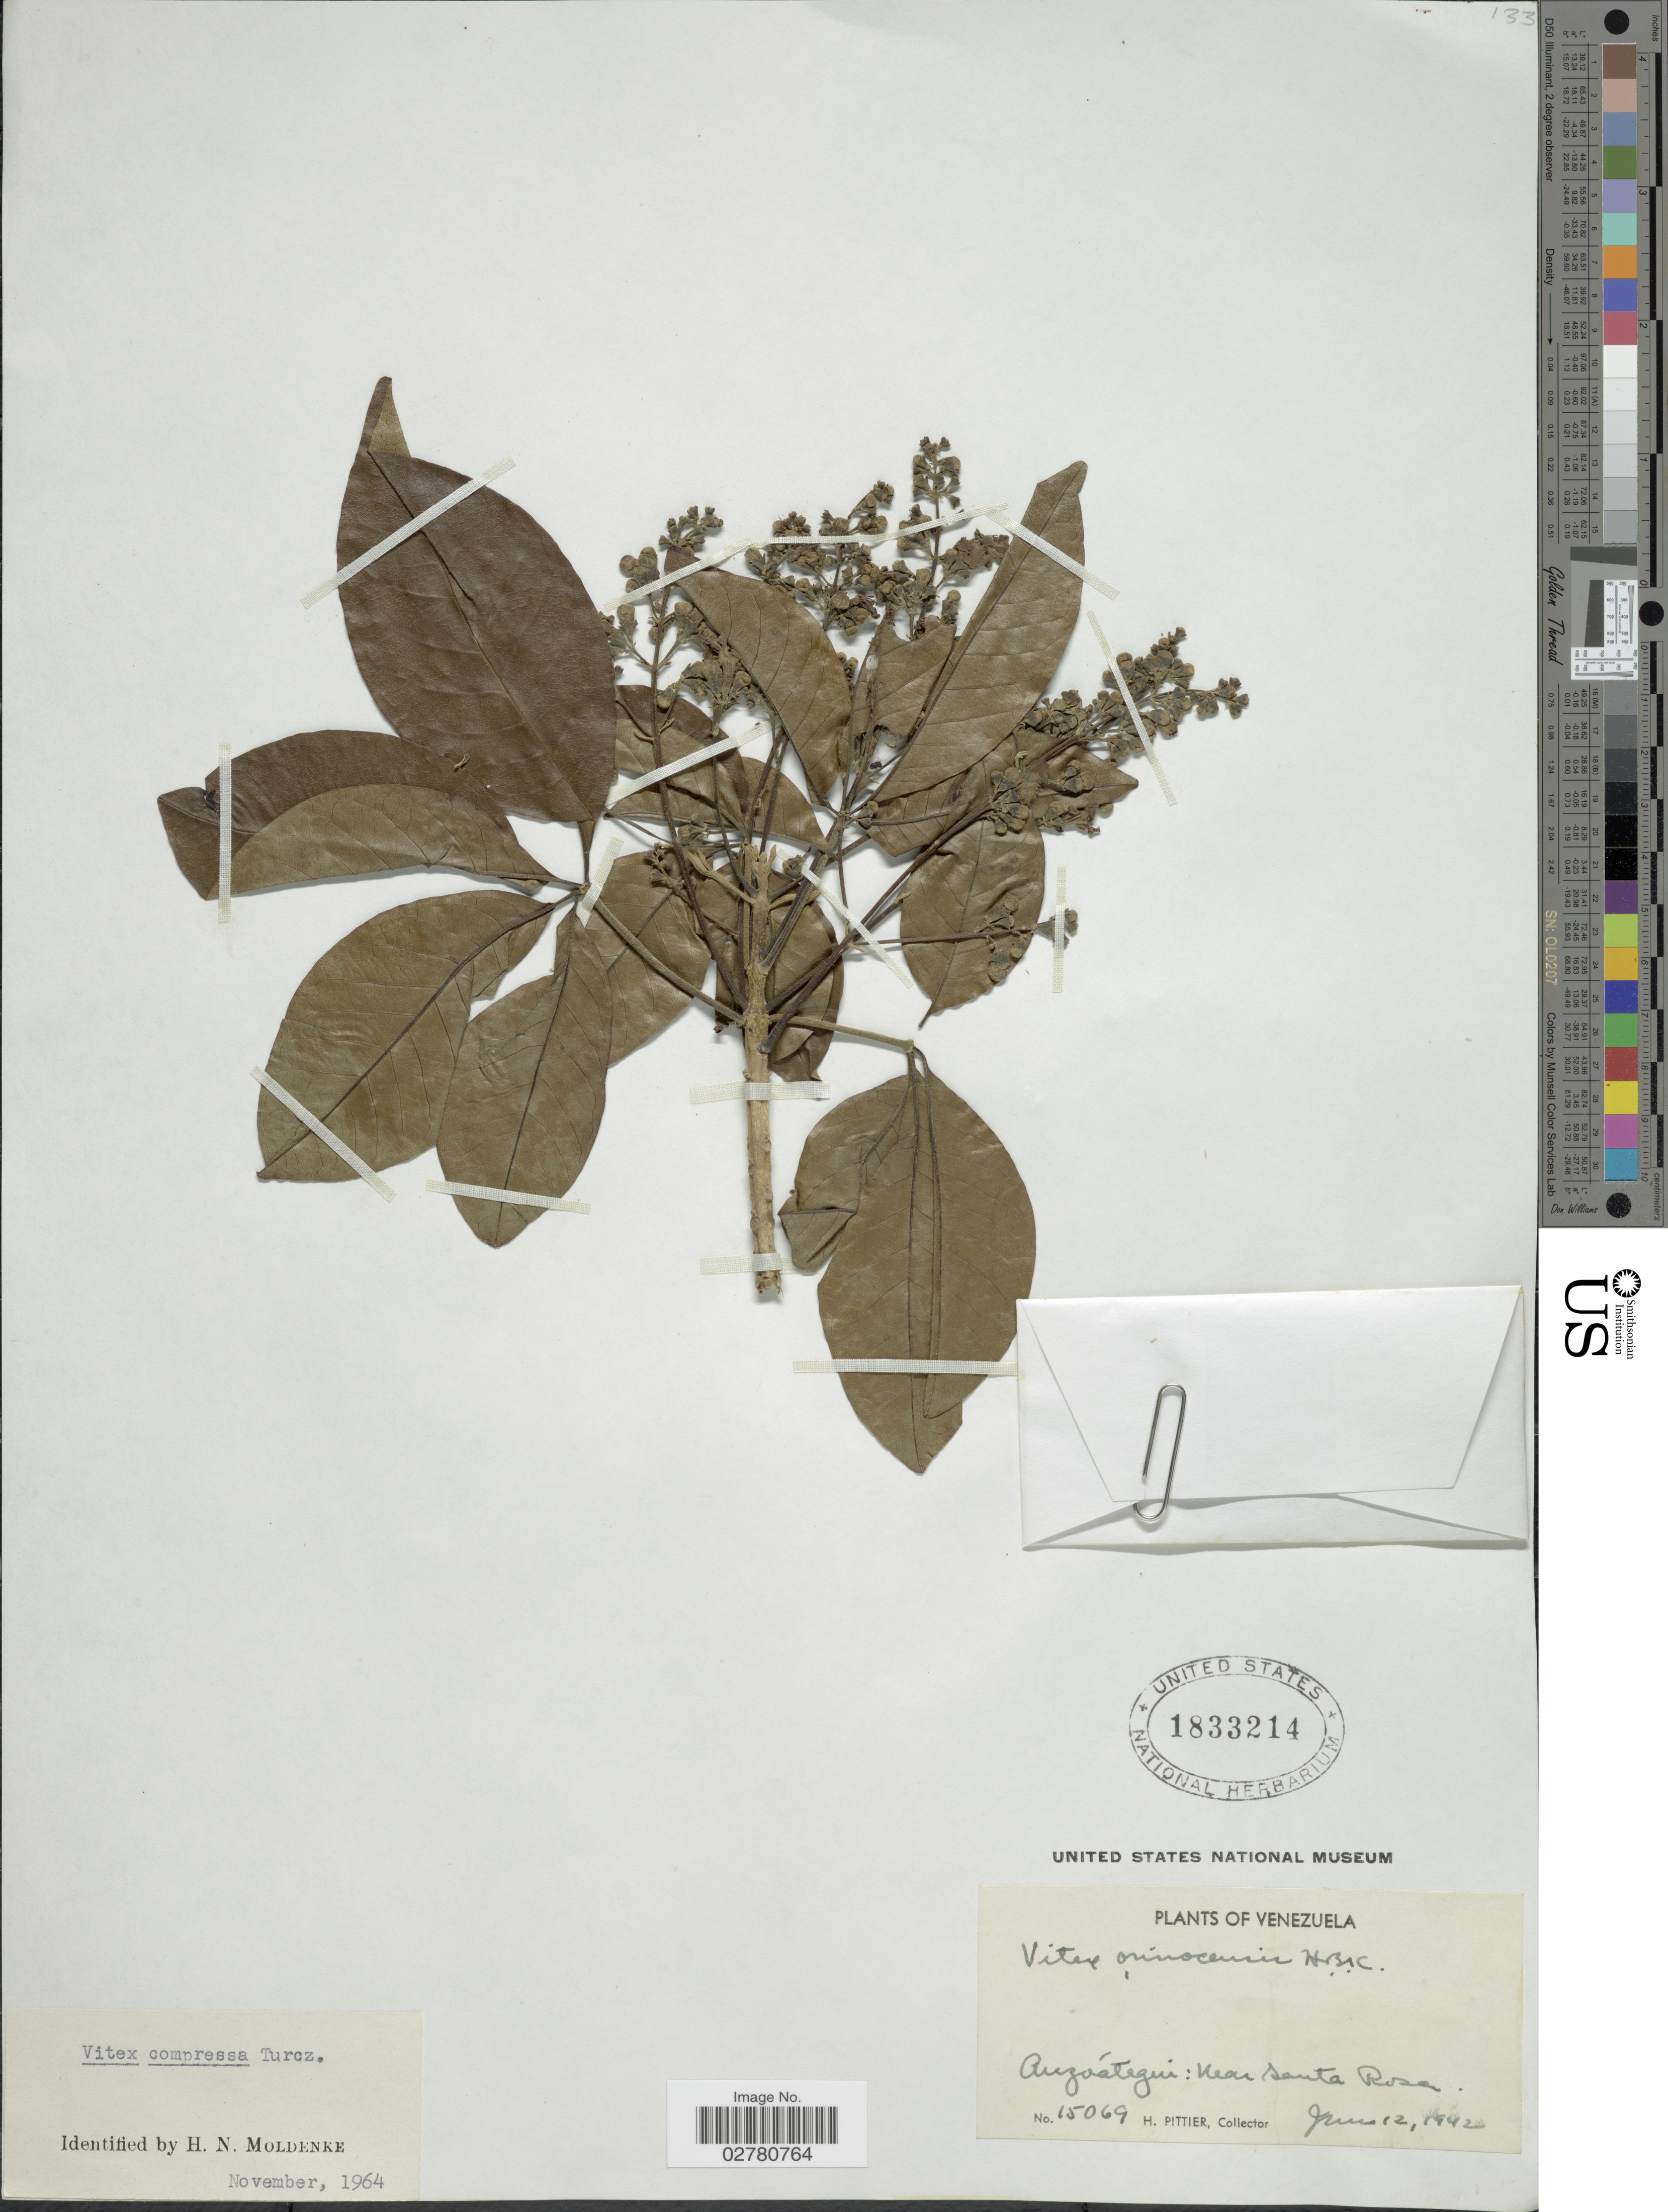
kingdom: Plantae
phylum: Tracheophyta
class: Magnoliopsida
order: Lamiales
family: Lamiaceae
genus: Vitex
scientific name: Vitex compressa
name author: Turcz.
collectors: H. F. Pittier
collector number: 15069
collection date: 1942-06-12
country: Venezuela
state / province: Anzoategui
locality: Near Santa Rosa.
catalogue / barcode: US 1833214